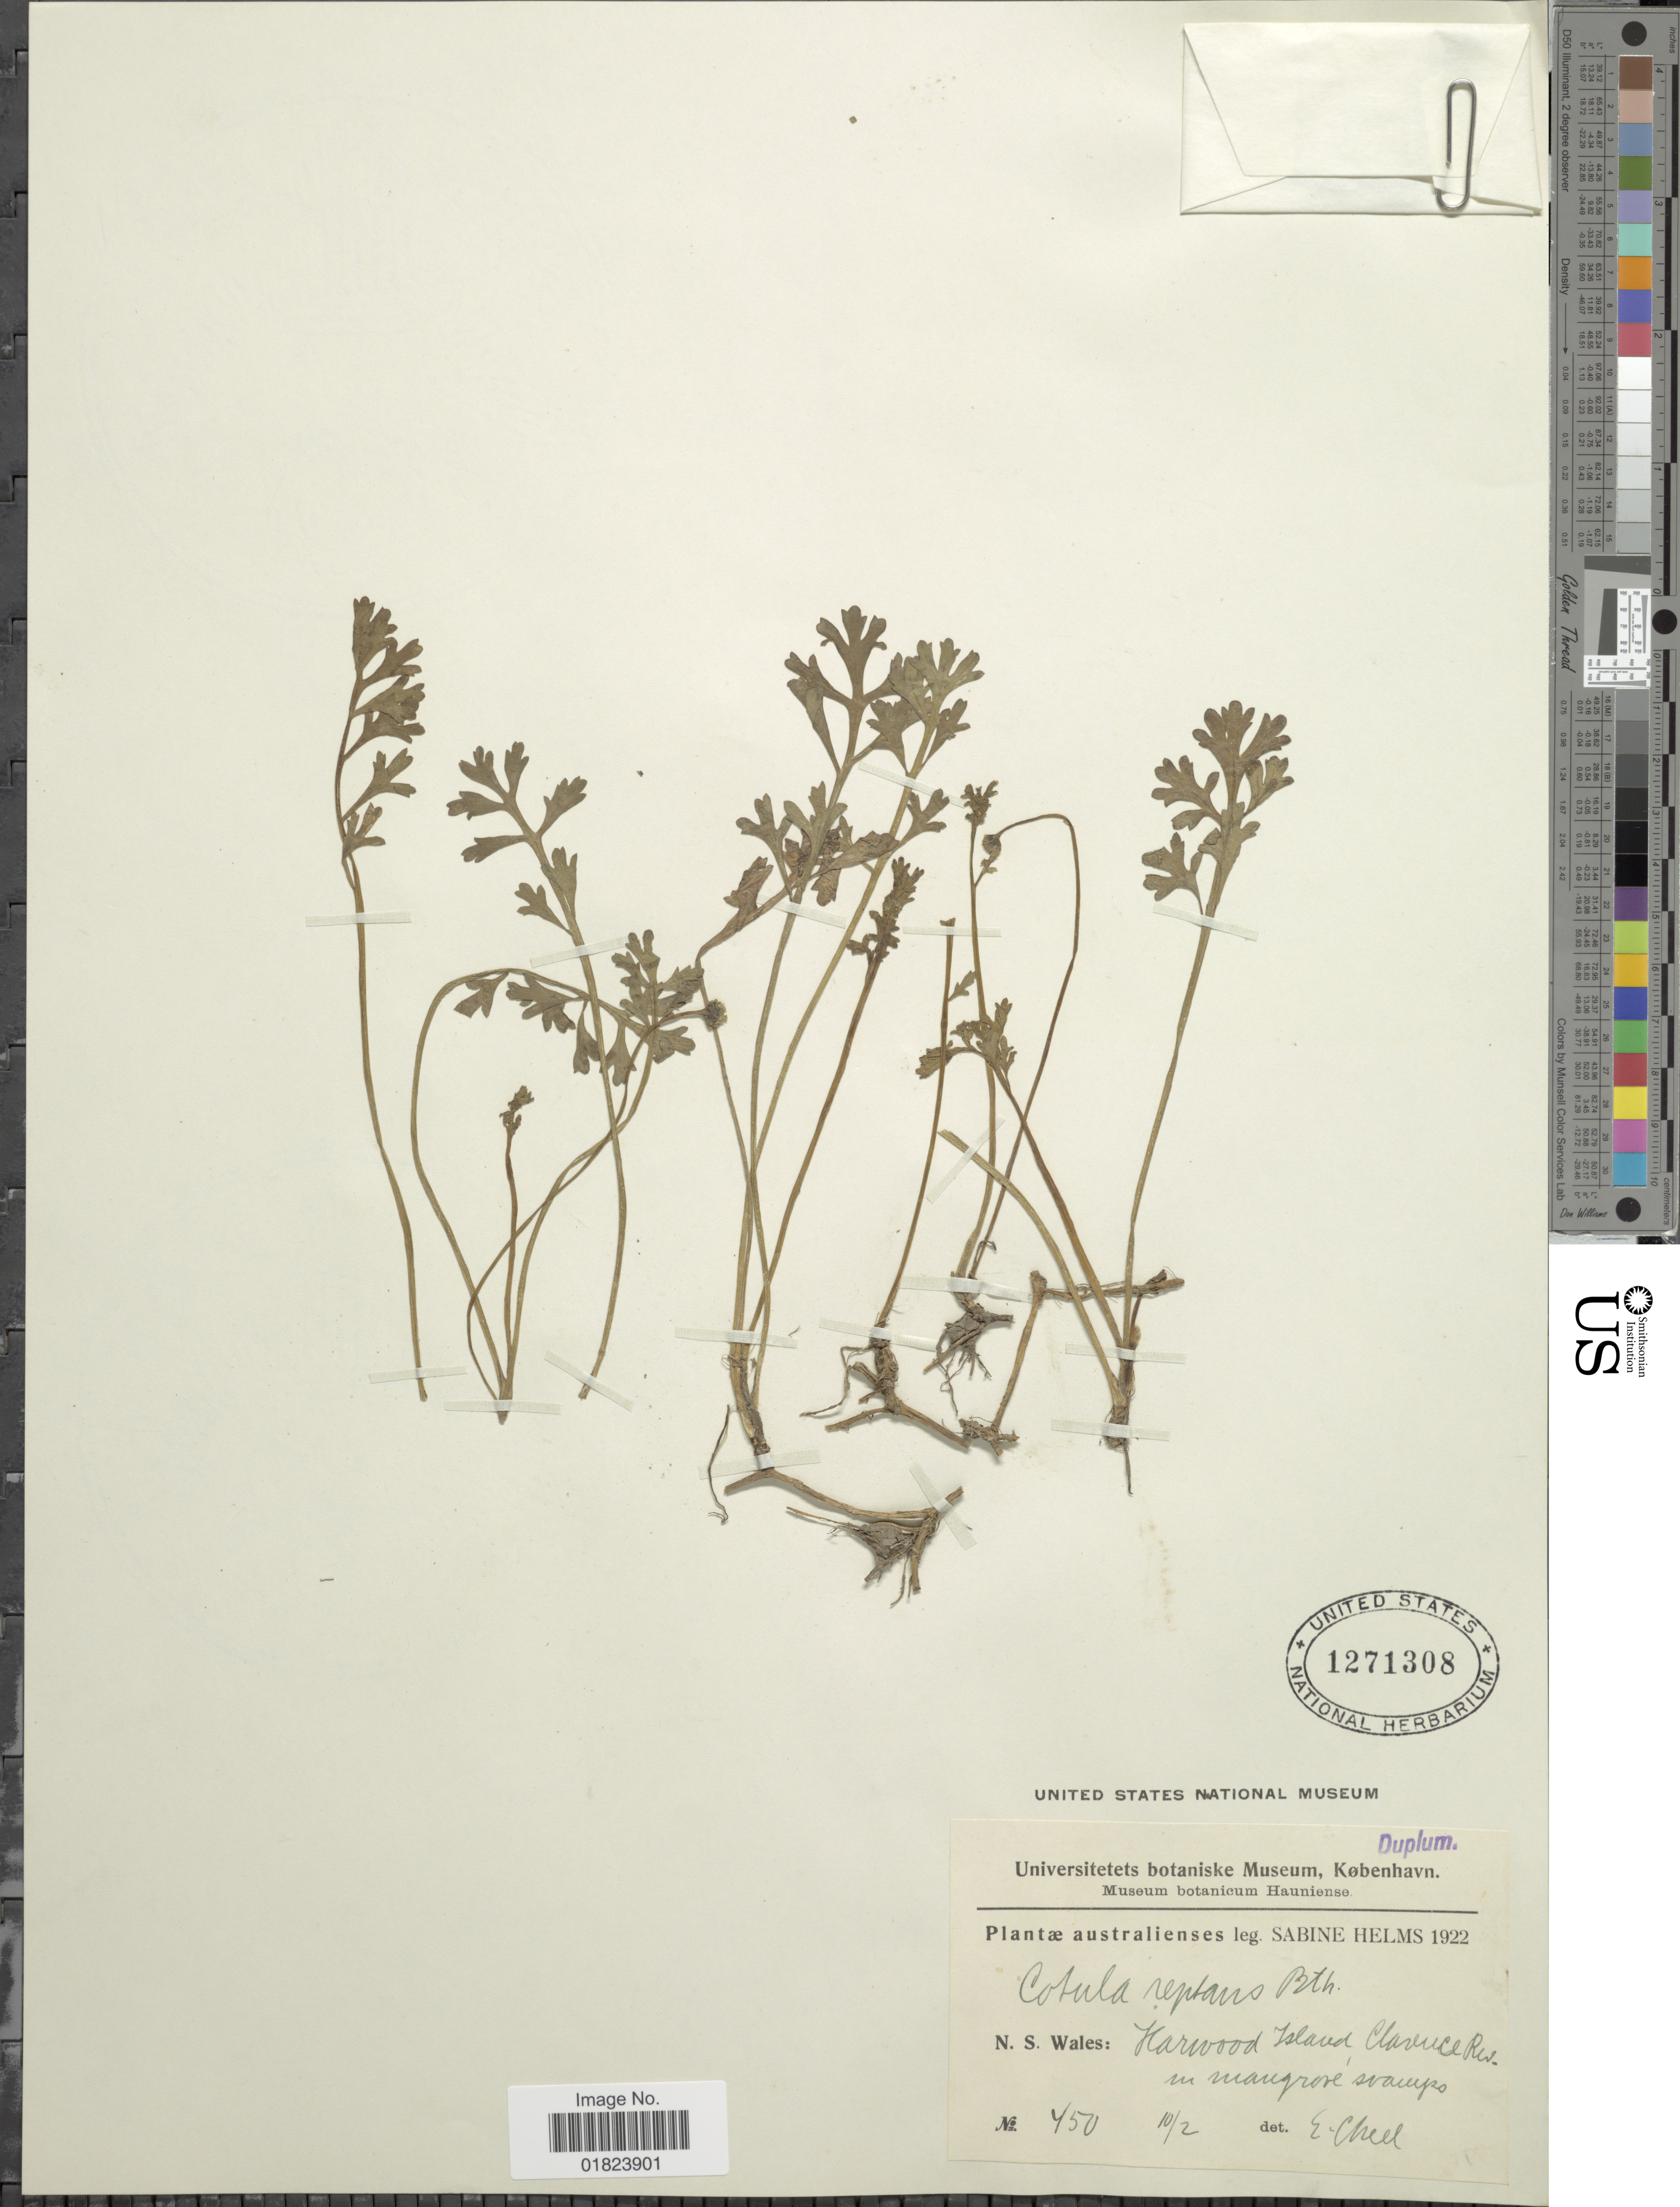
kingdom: Plantae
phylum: Tracheophyta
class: Magnoliopsida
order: Asterales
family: Asteraceae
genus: Cotula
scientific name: Cotula reptans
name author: Benth.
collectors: S. Helms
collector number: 450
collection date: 1922-02-10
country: Australia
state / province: New South Wales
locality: Harwood Island, Clarence Riv. in mangrove swamps.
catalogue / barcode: US 1271308